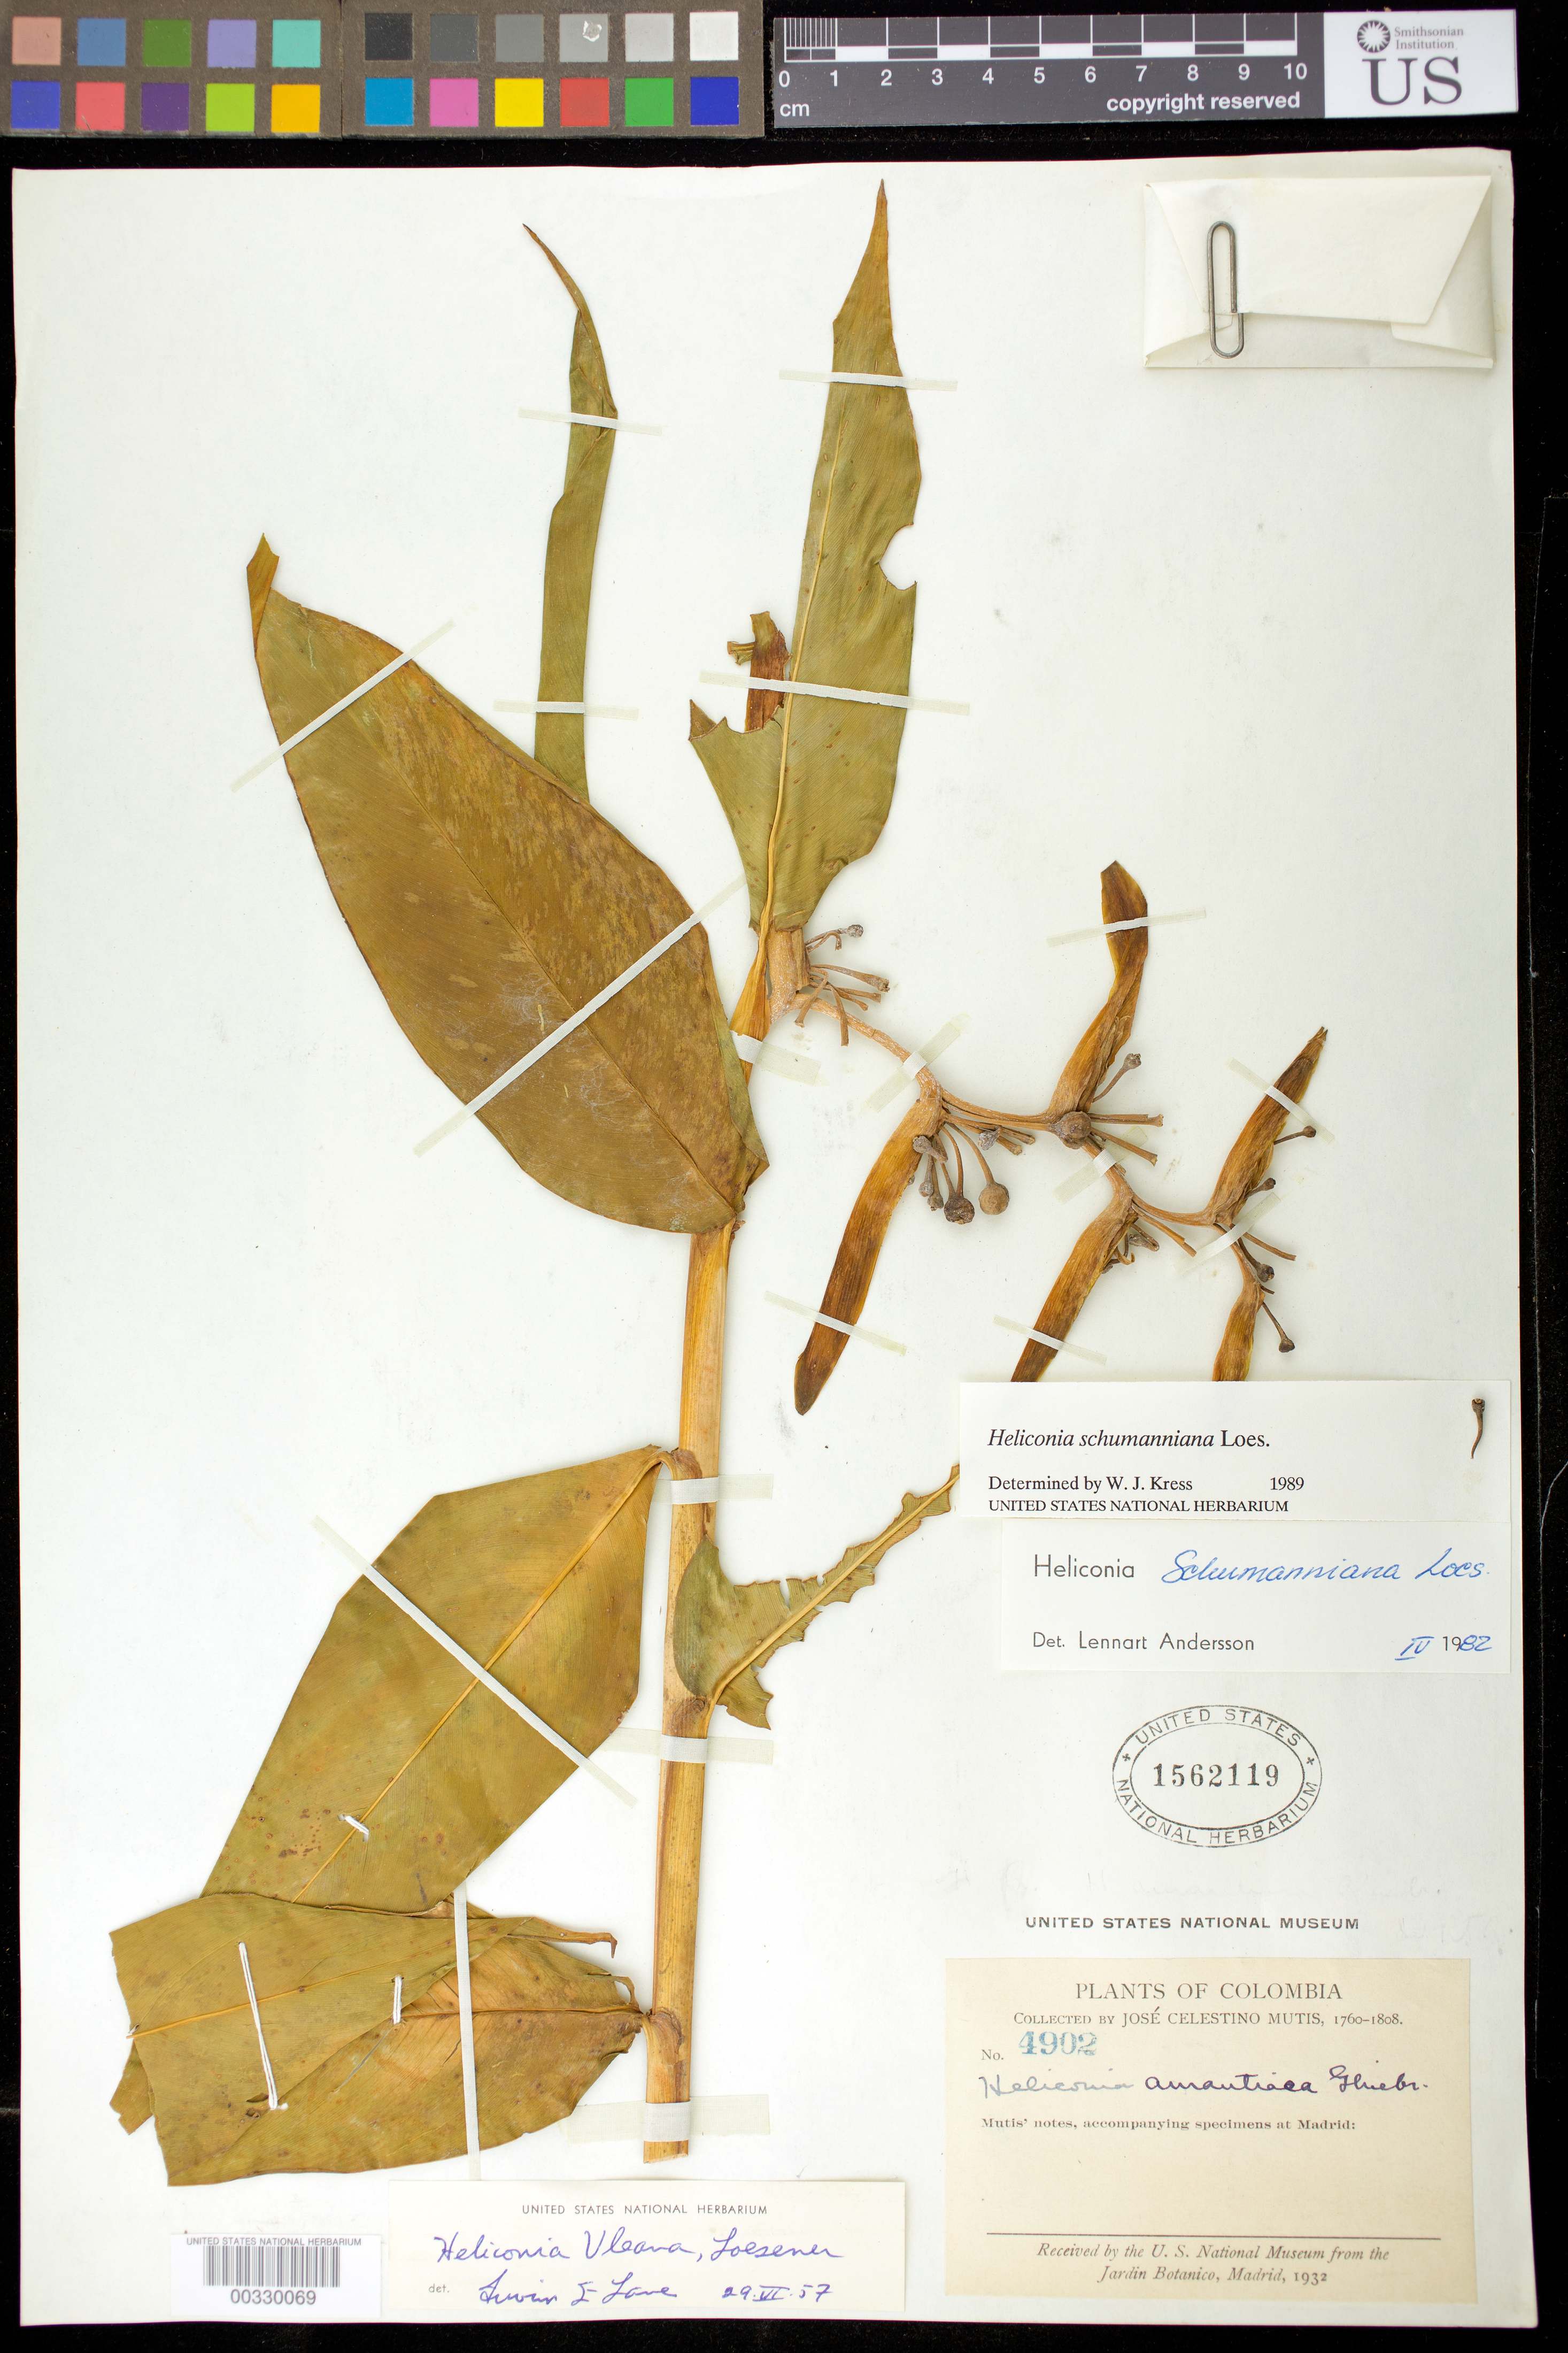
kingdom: Plantae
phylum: Tracheophyta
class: Liliopsida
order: Zingiberales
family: Heliconiaceae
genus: Heliconia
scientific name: Heliconia schumanniana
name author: Loes.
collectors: J. C. B. Mutis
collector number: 4902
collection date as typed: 1760 to -- -- 1808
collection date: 1760/1808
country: Colombia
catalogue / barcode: US 1562119